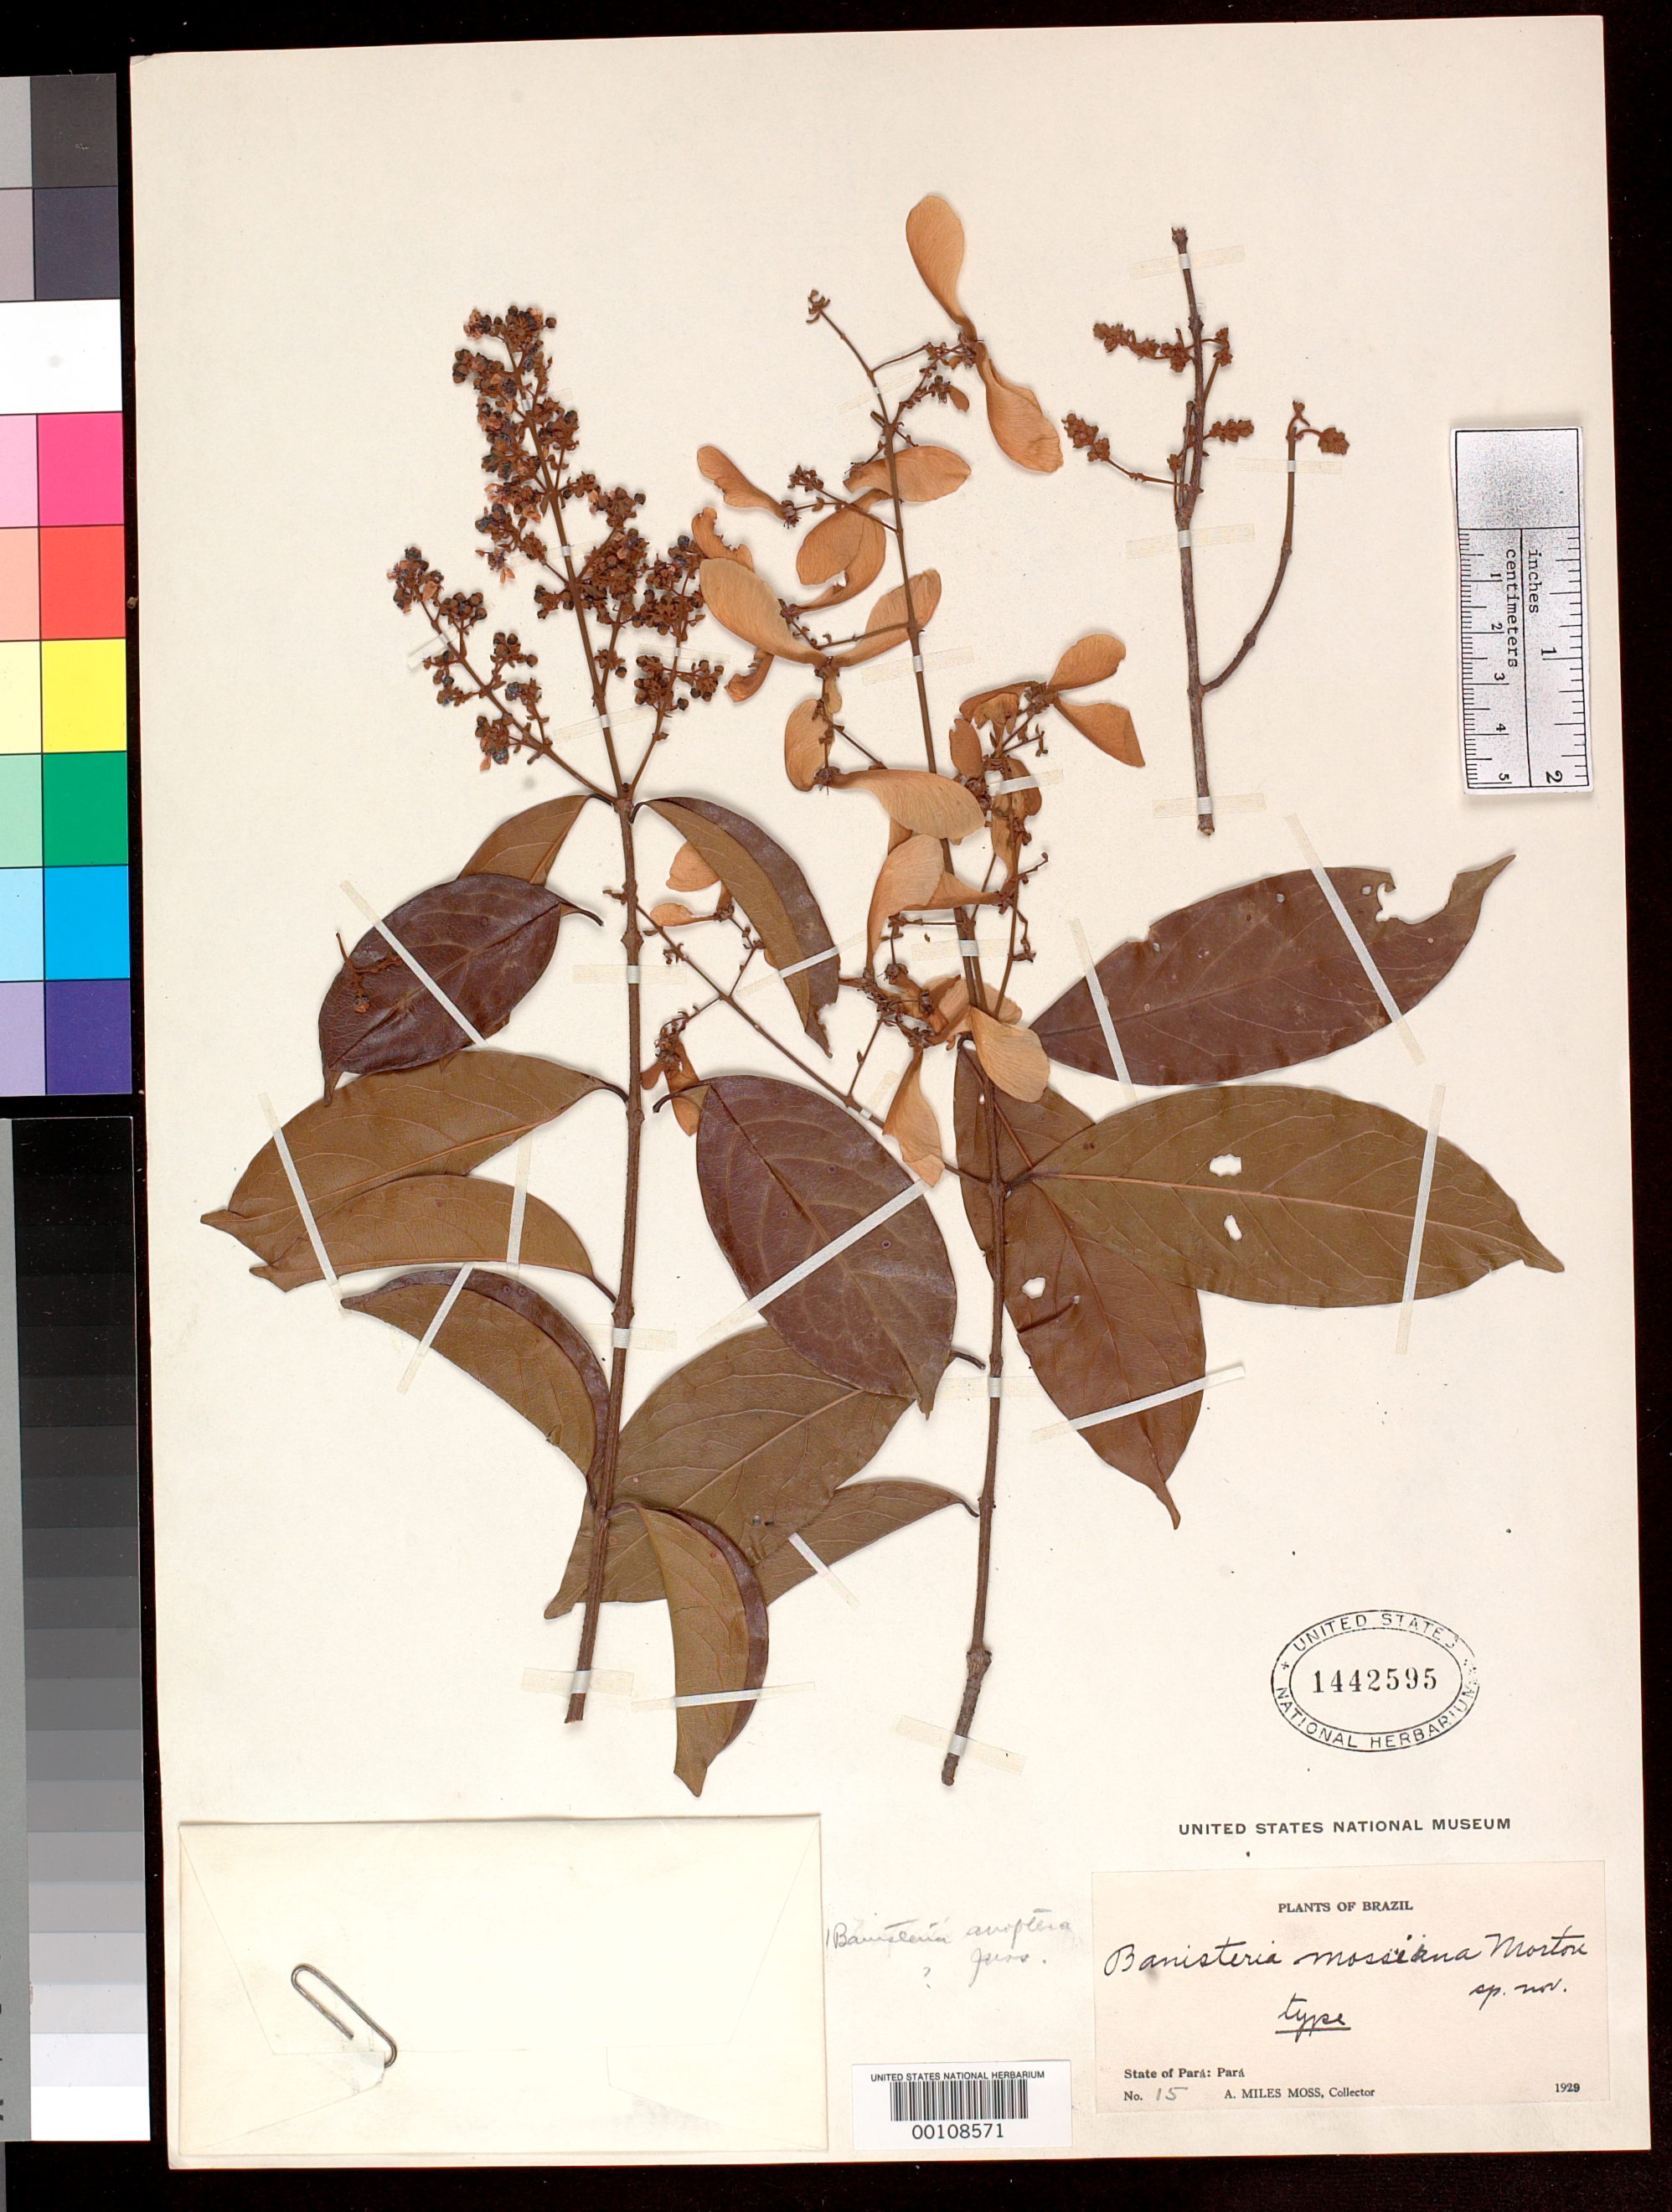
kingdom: Plantae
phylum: Tracheophyta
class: Magnoliopsida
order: Malpighiales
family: Malpighiaceae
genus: Banisteria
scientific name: Banisteria mossii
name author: C.V. Morton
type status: Holotype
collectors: A. Moss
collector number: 15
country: Brazil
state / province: Pará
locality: Para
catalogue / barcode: US 1442595